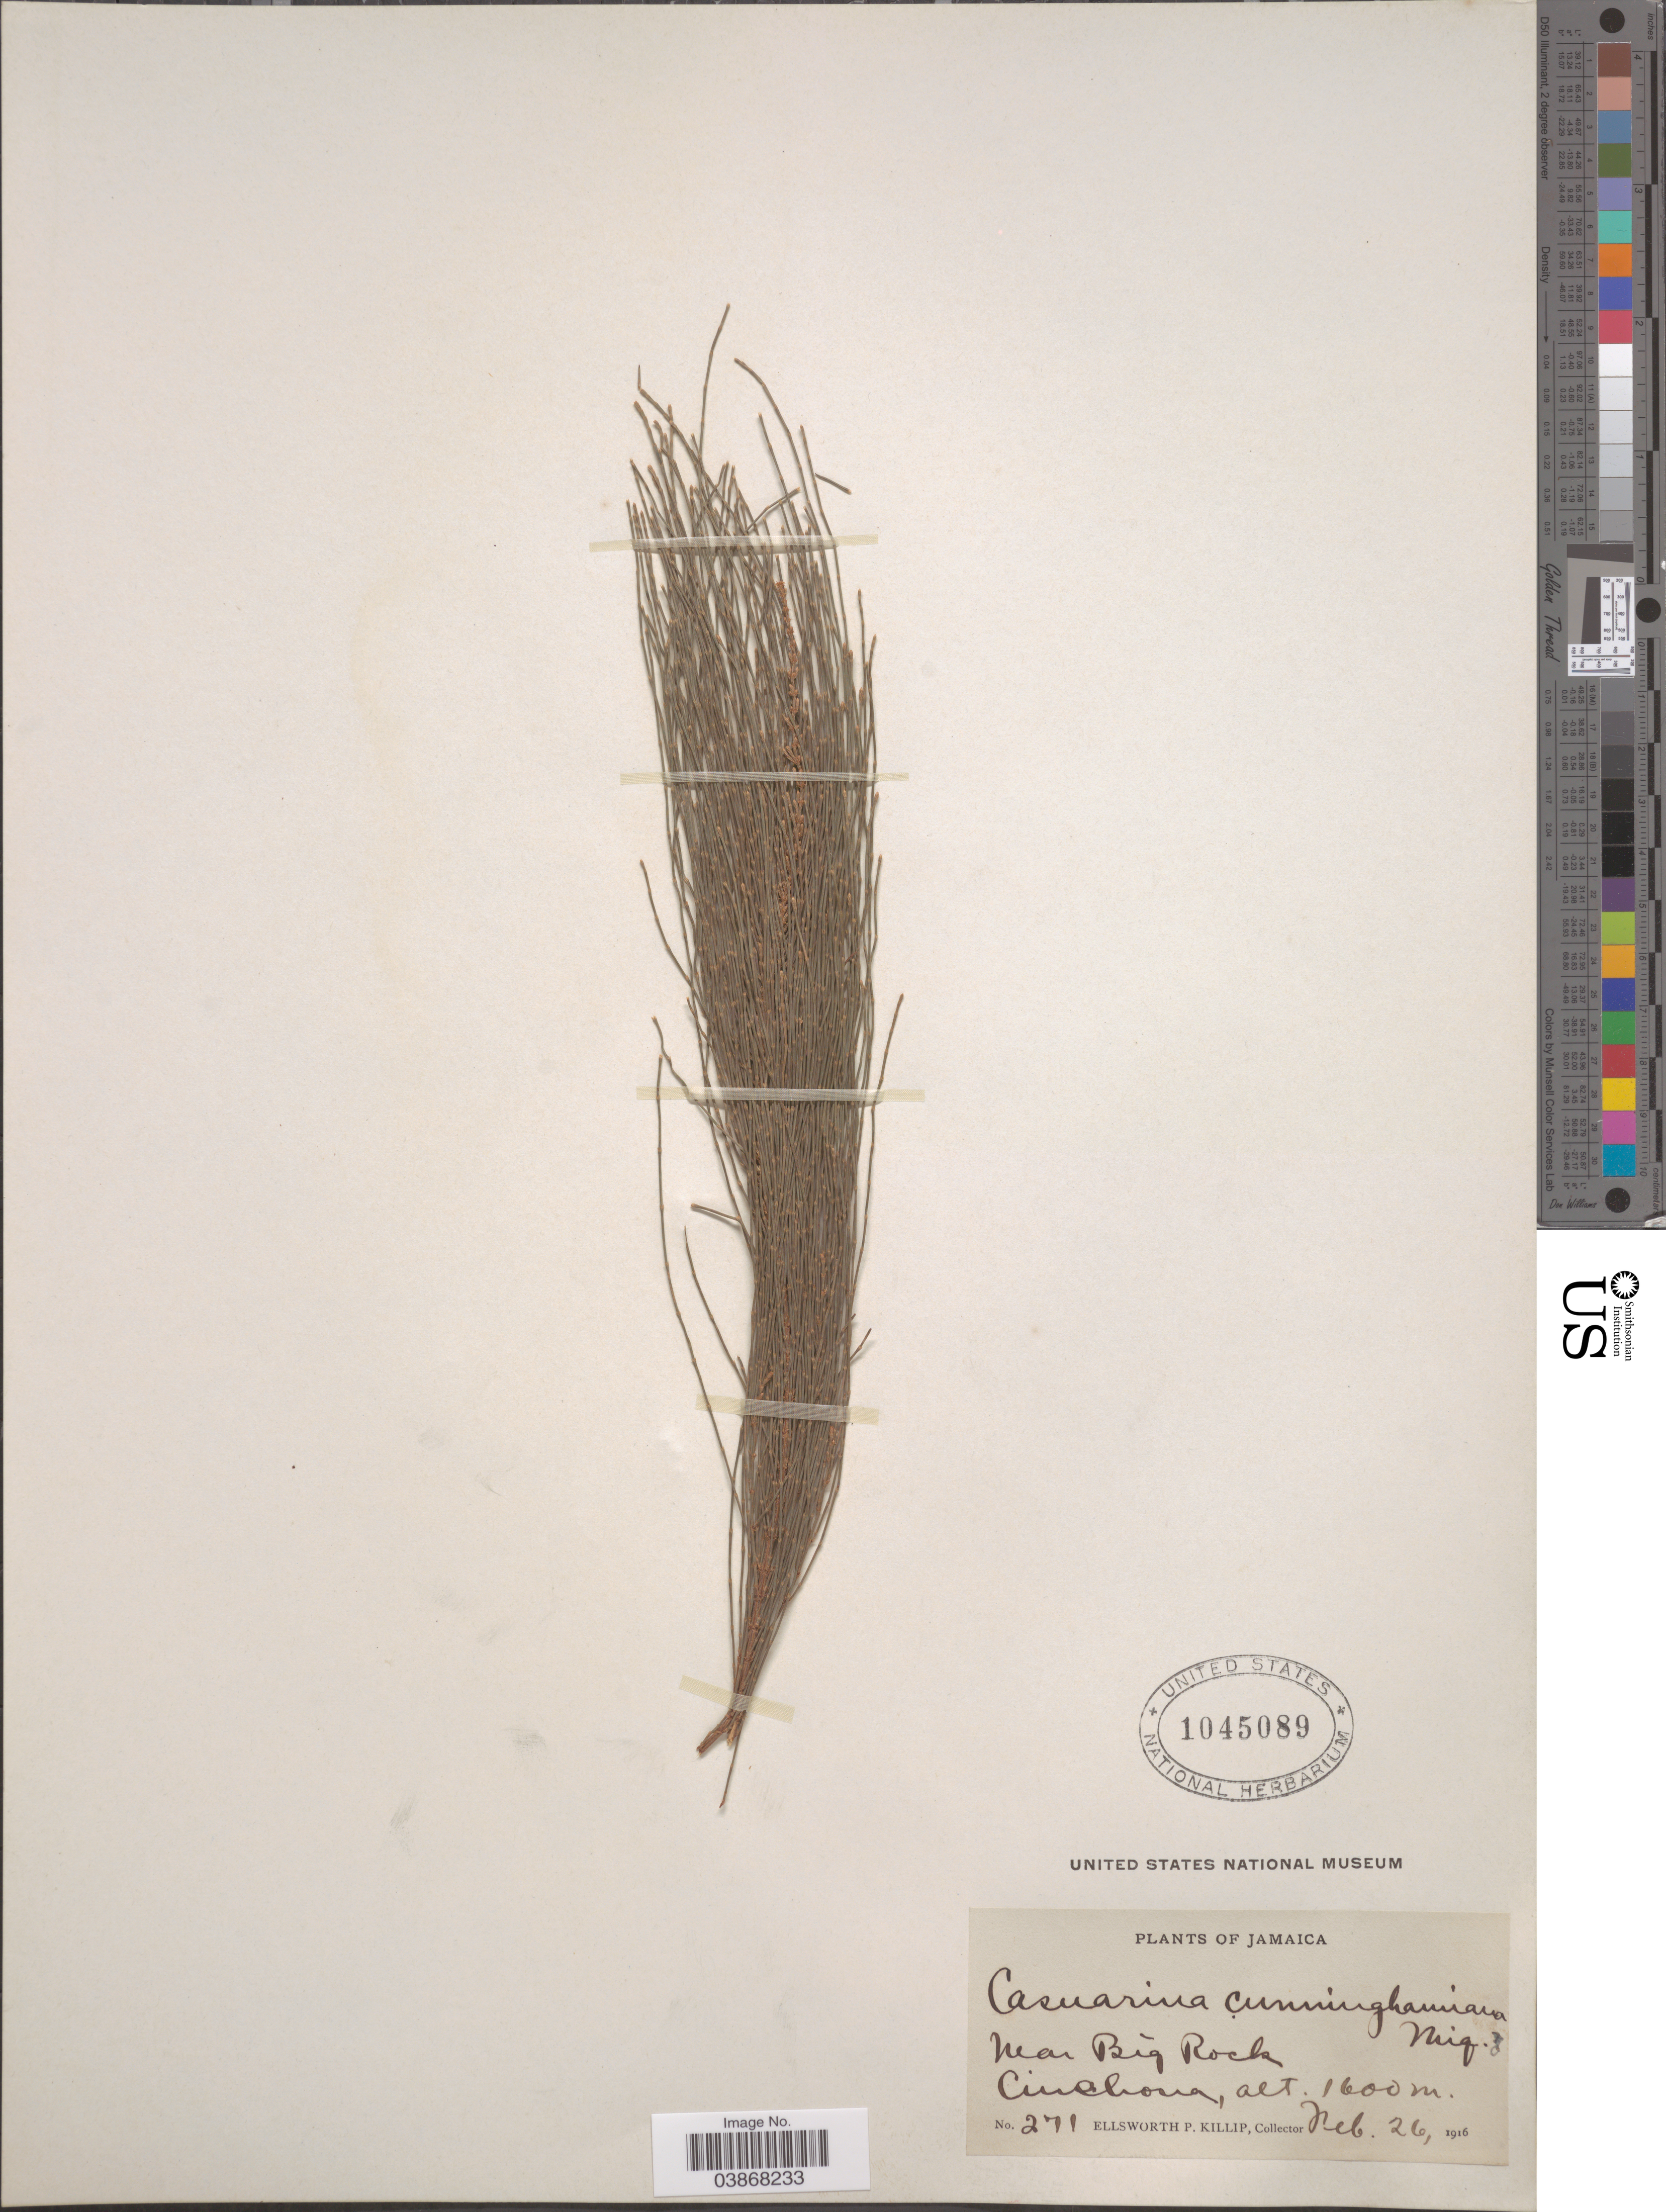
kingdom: Plantae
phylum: Tracheophyta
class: Magnoliopsida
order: Fagales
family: Casuarinaceae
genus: Casuarina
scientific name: Casuarina cunninghamiana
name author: Miq.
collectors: E. P. Killip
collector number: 271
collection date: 1916-02-26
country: Jamaica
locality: Near Big Rock, Cinchona.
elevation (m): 1600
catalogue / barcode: US 1045089